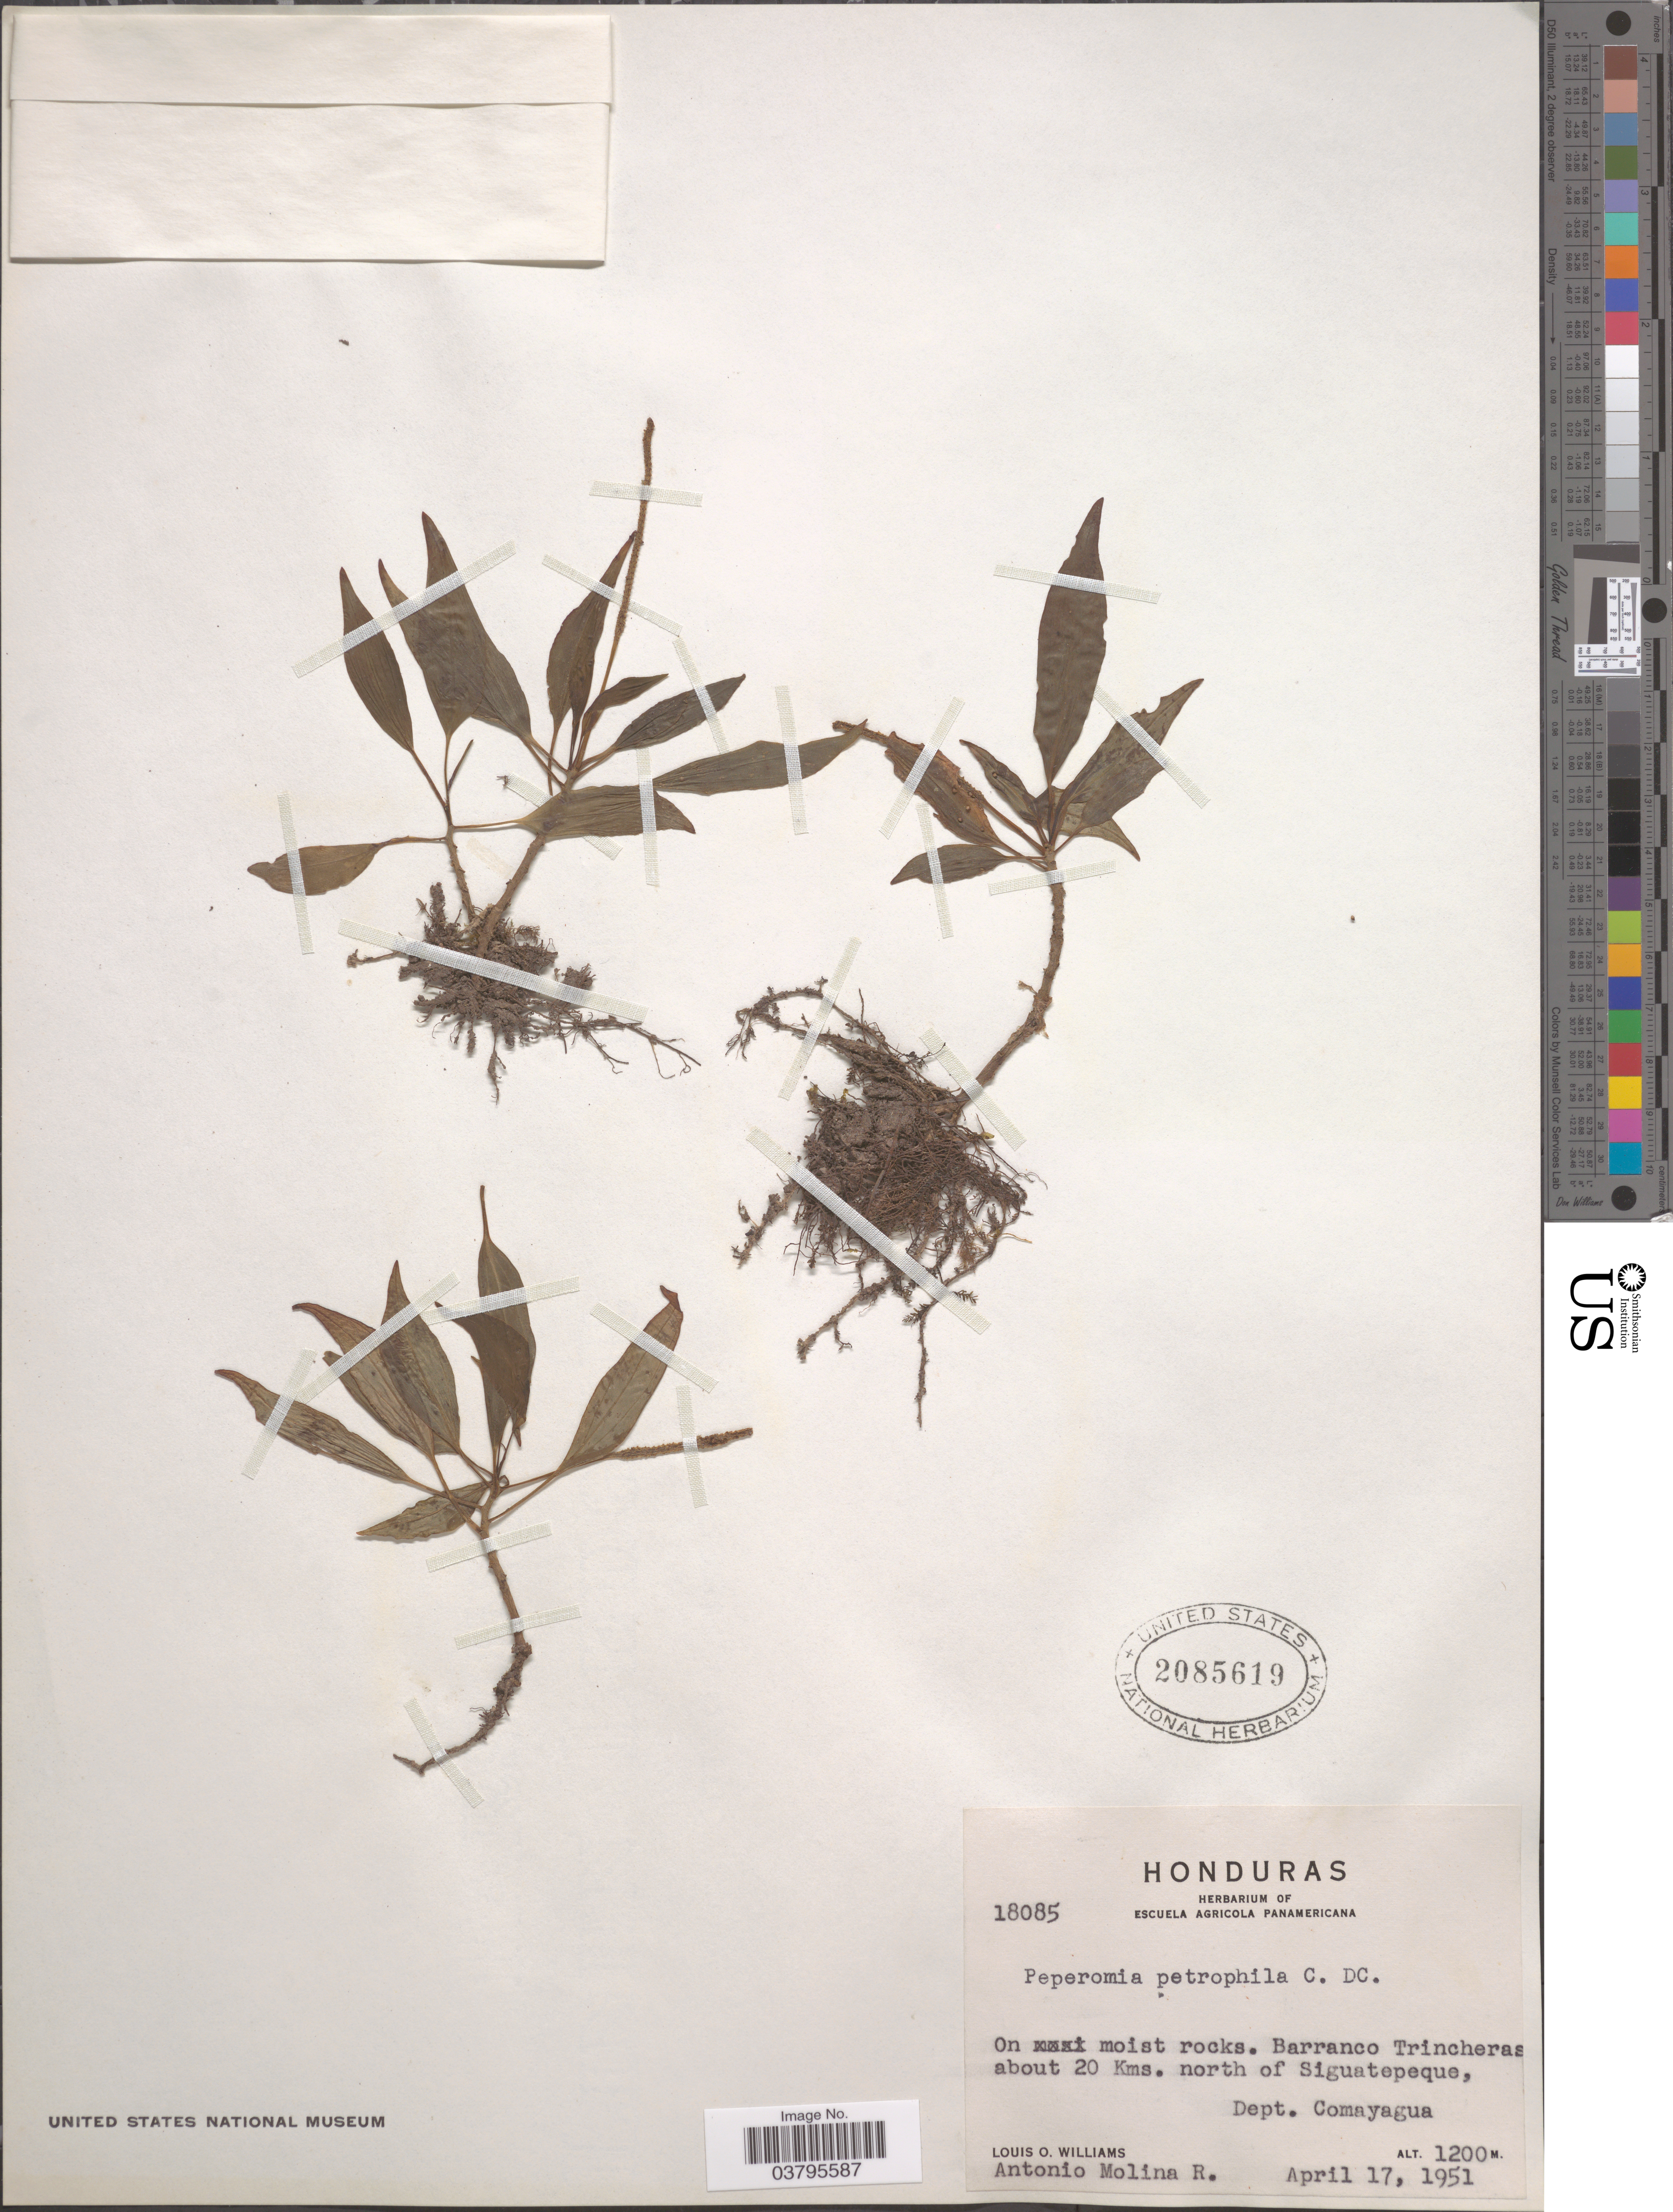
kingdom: Plantae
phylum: Tracheophyta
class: Magnoliopsida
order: Piperales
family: Piperaceae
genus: Peperomia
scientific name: Peperomia petrophila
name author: C. DC.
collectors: L. O. Williams & A. Molina R.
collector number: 18085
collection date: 1951-04-17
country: Honduras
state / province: Comayagua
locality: Barranco Trincheras about 20 Kms. north of Siguatepeque, Dept. Comayagua.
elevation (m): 1200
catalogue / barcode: US 2085619